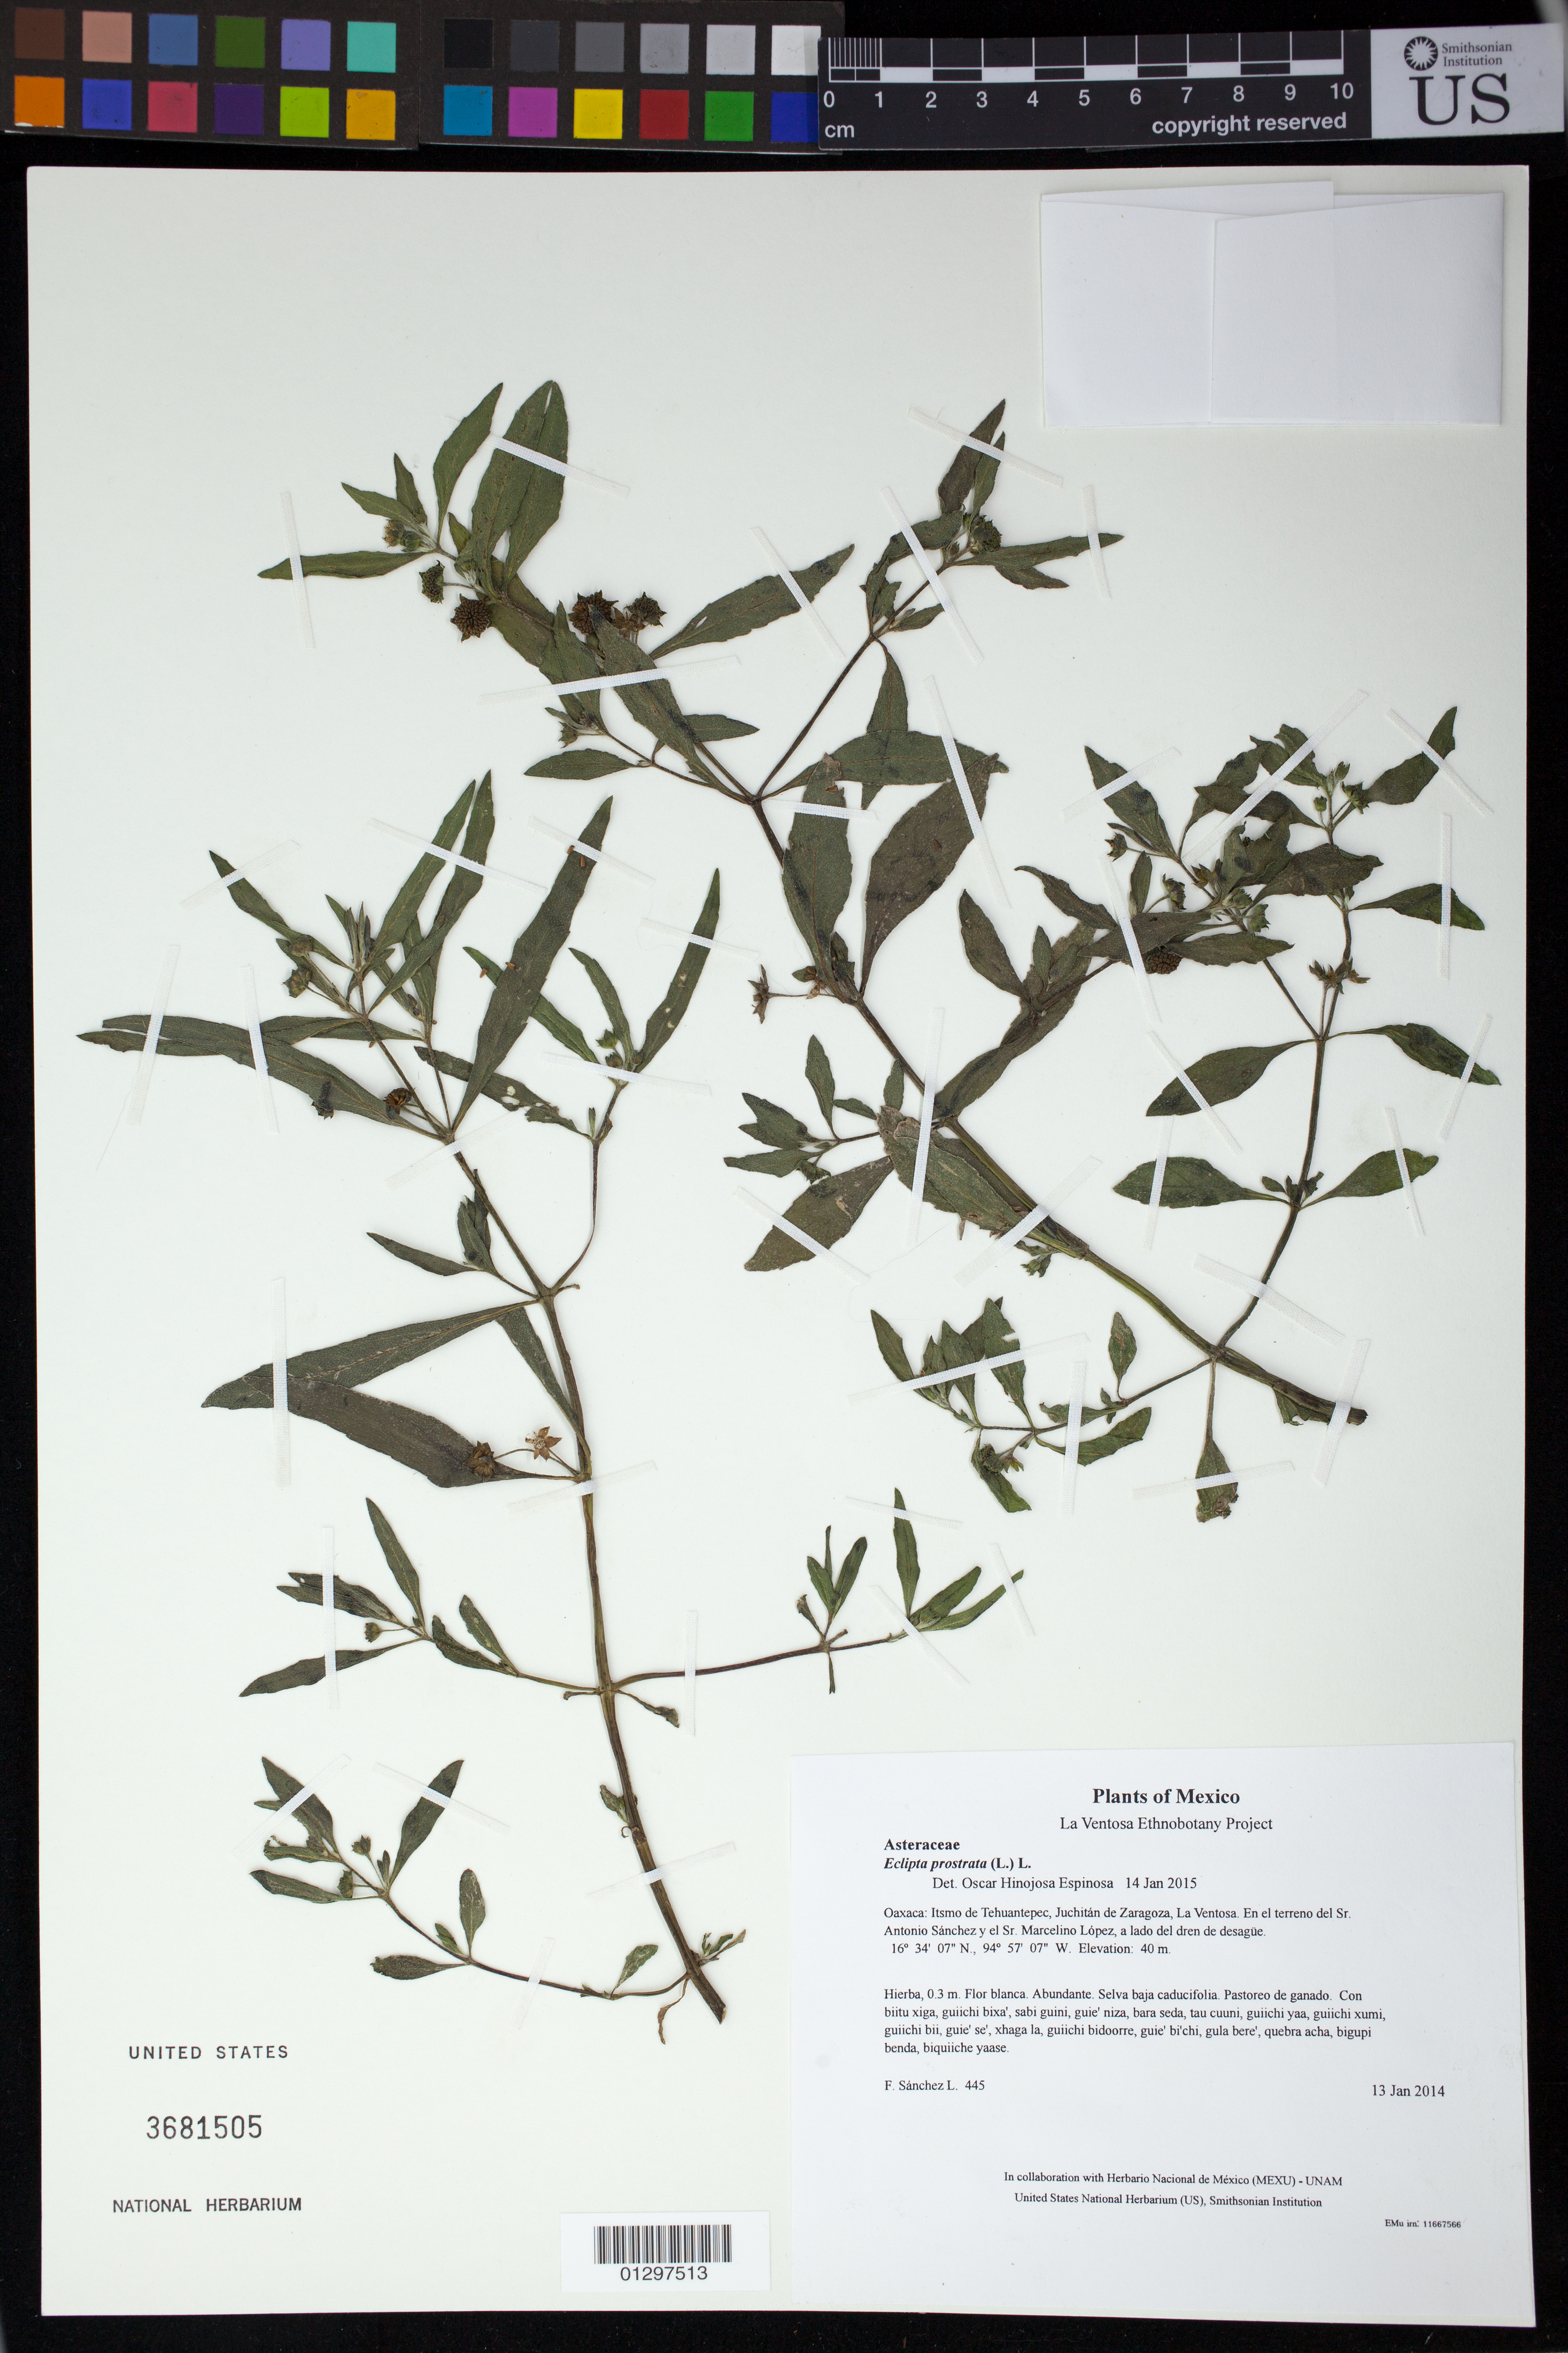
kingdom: Plantae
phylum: Tracheophyta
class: Magnoliopsida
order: Asterales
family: Asteraceae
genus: Eclipta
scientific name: Eclipta prostrata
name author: (L.) L.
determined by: Hinojosa E., O.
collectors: F. Sánchez L.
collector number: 445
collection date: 2014-01-13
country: Mexico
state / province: Oaxaca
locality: Itsmo de Tehuantepec, Juchitán de Zaragoza, La Ventosa. En el terreno del Sr. Antonio Sánchez y el Sr. Marcelino López, a lado del dren de desagüe.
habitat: Selva baja caducifolia. Pastoreo de ganado.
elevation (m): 40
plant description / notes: JEBOT, MEXU, SERO, US; Guixi bandaga. 0.3 m. Guie' naquichi'. Stale.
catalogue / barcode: US 3681505